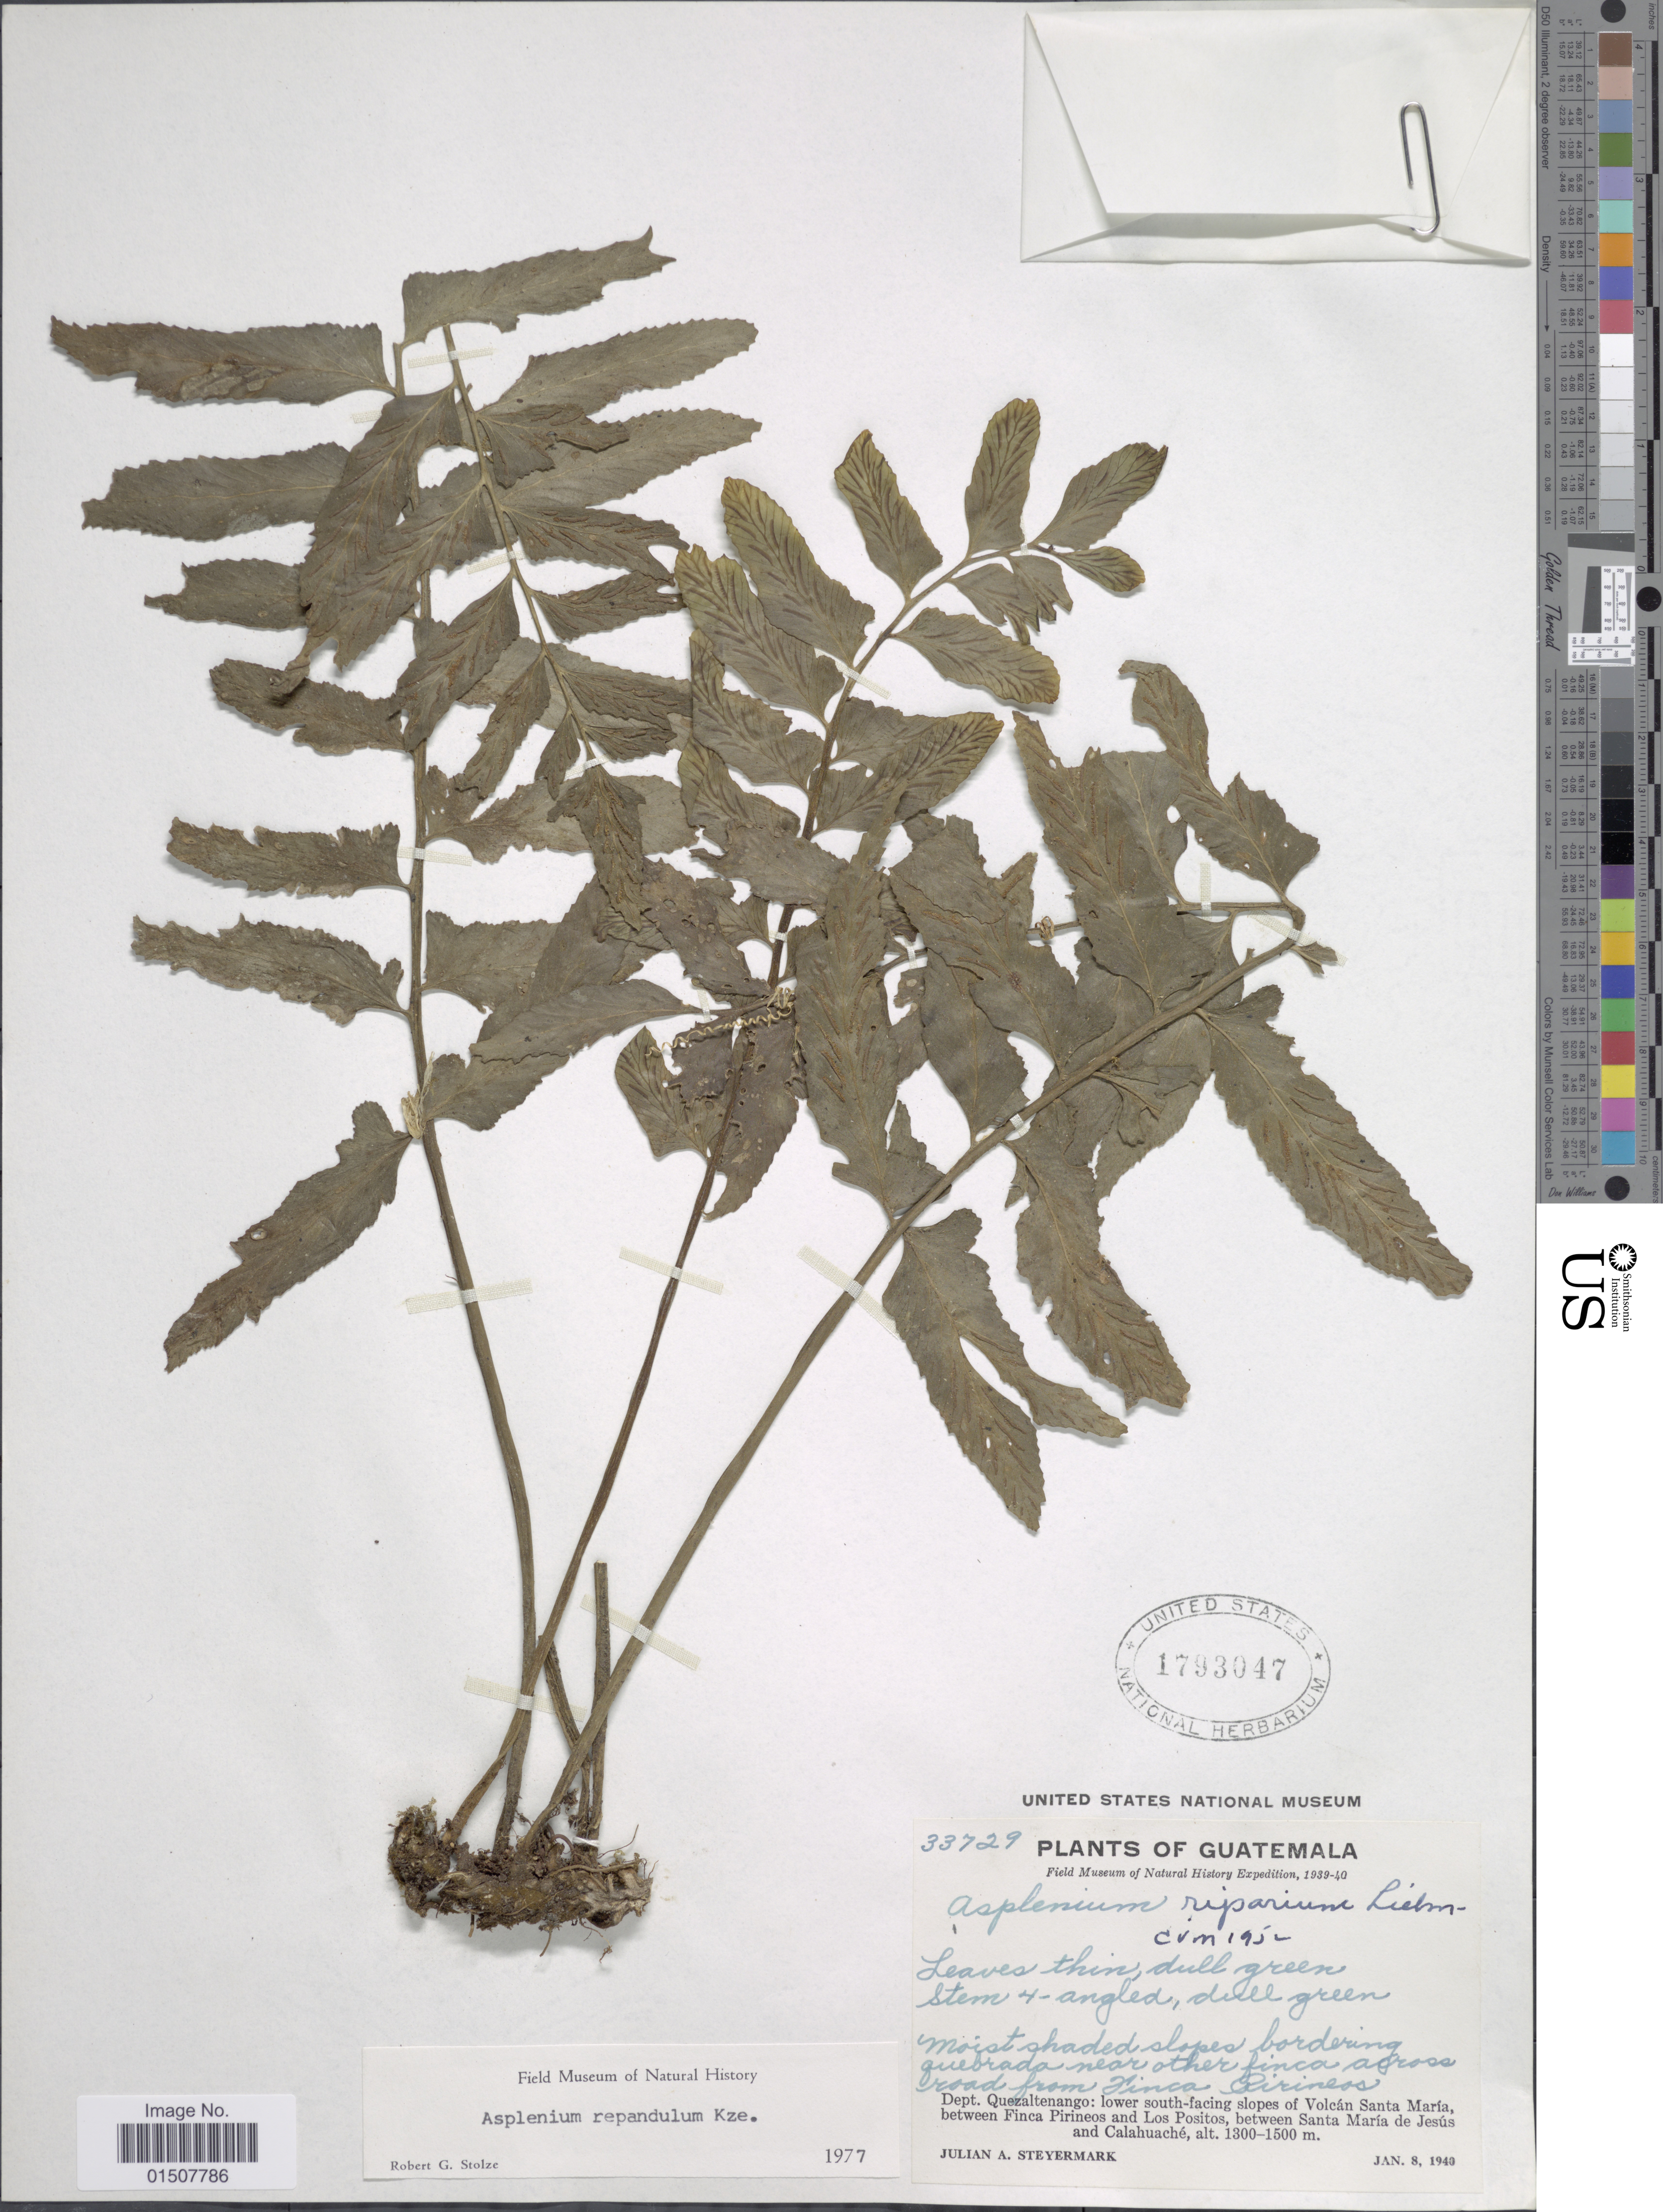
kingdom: Plantae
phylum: Tracheophyta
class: Polypodiopsida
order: Polypodiales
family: Aspleniaceae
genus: Asplenium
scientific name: Asplenium riparium Brack., nom. illeg.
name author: Brack. in Wilkes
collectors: J. Steyermark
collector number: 33729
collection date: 1940-01-08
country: Guatemala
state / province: Quetzaltenango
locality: Dept. Quezaltenango: lower south-facing slopes of Volcan Santa Maria, between Finca Pirineos and Los Positos, between Santa Maria de Jesus and Calahuache.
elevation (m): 1300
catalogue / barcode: US 1793047